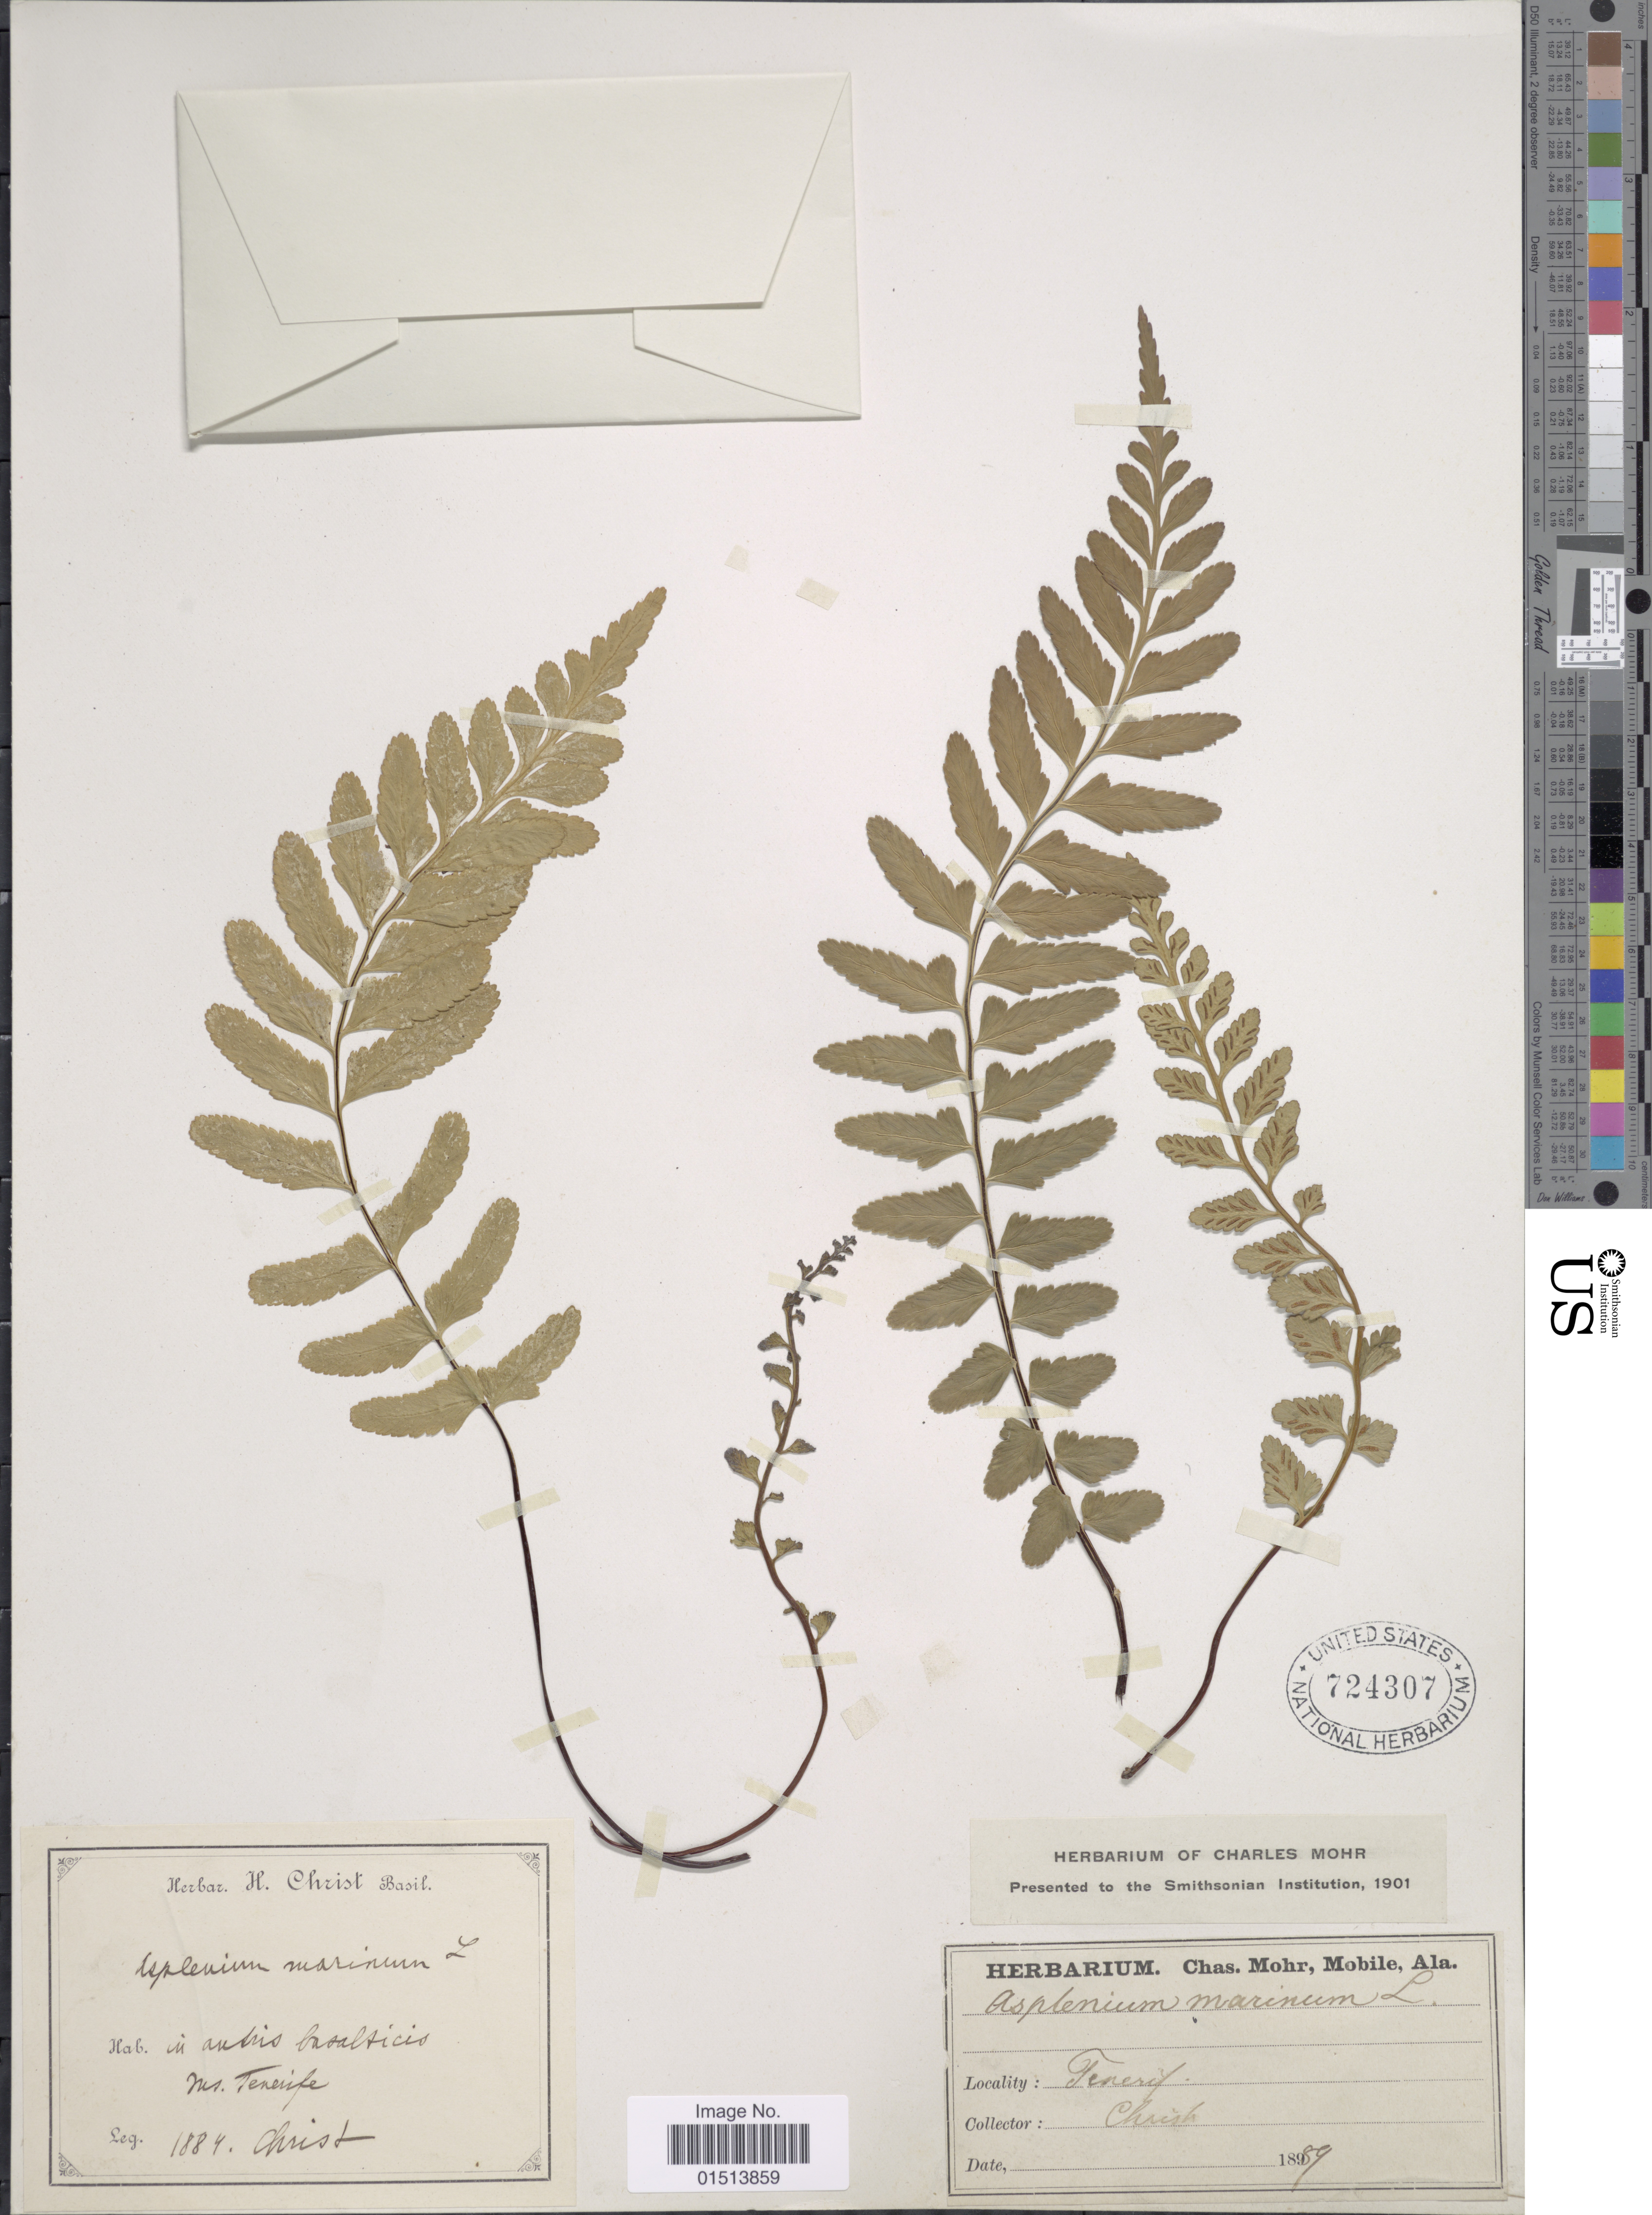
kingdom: Plantae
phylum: Tracheophyta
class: Polypodiopsida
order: Polypodiales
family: Aspleniaceae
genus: Asplenium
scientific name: Asplenium marinum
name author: L.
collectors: Christ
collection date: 1884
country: Spain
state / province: Canarias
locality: In antris basalticis. Tenerife.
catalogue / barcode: US 724307